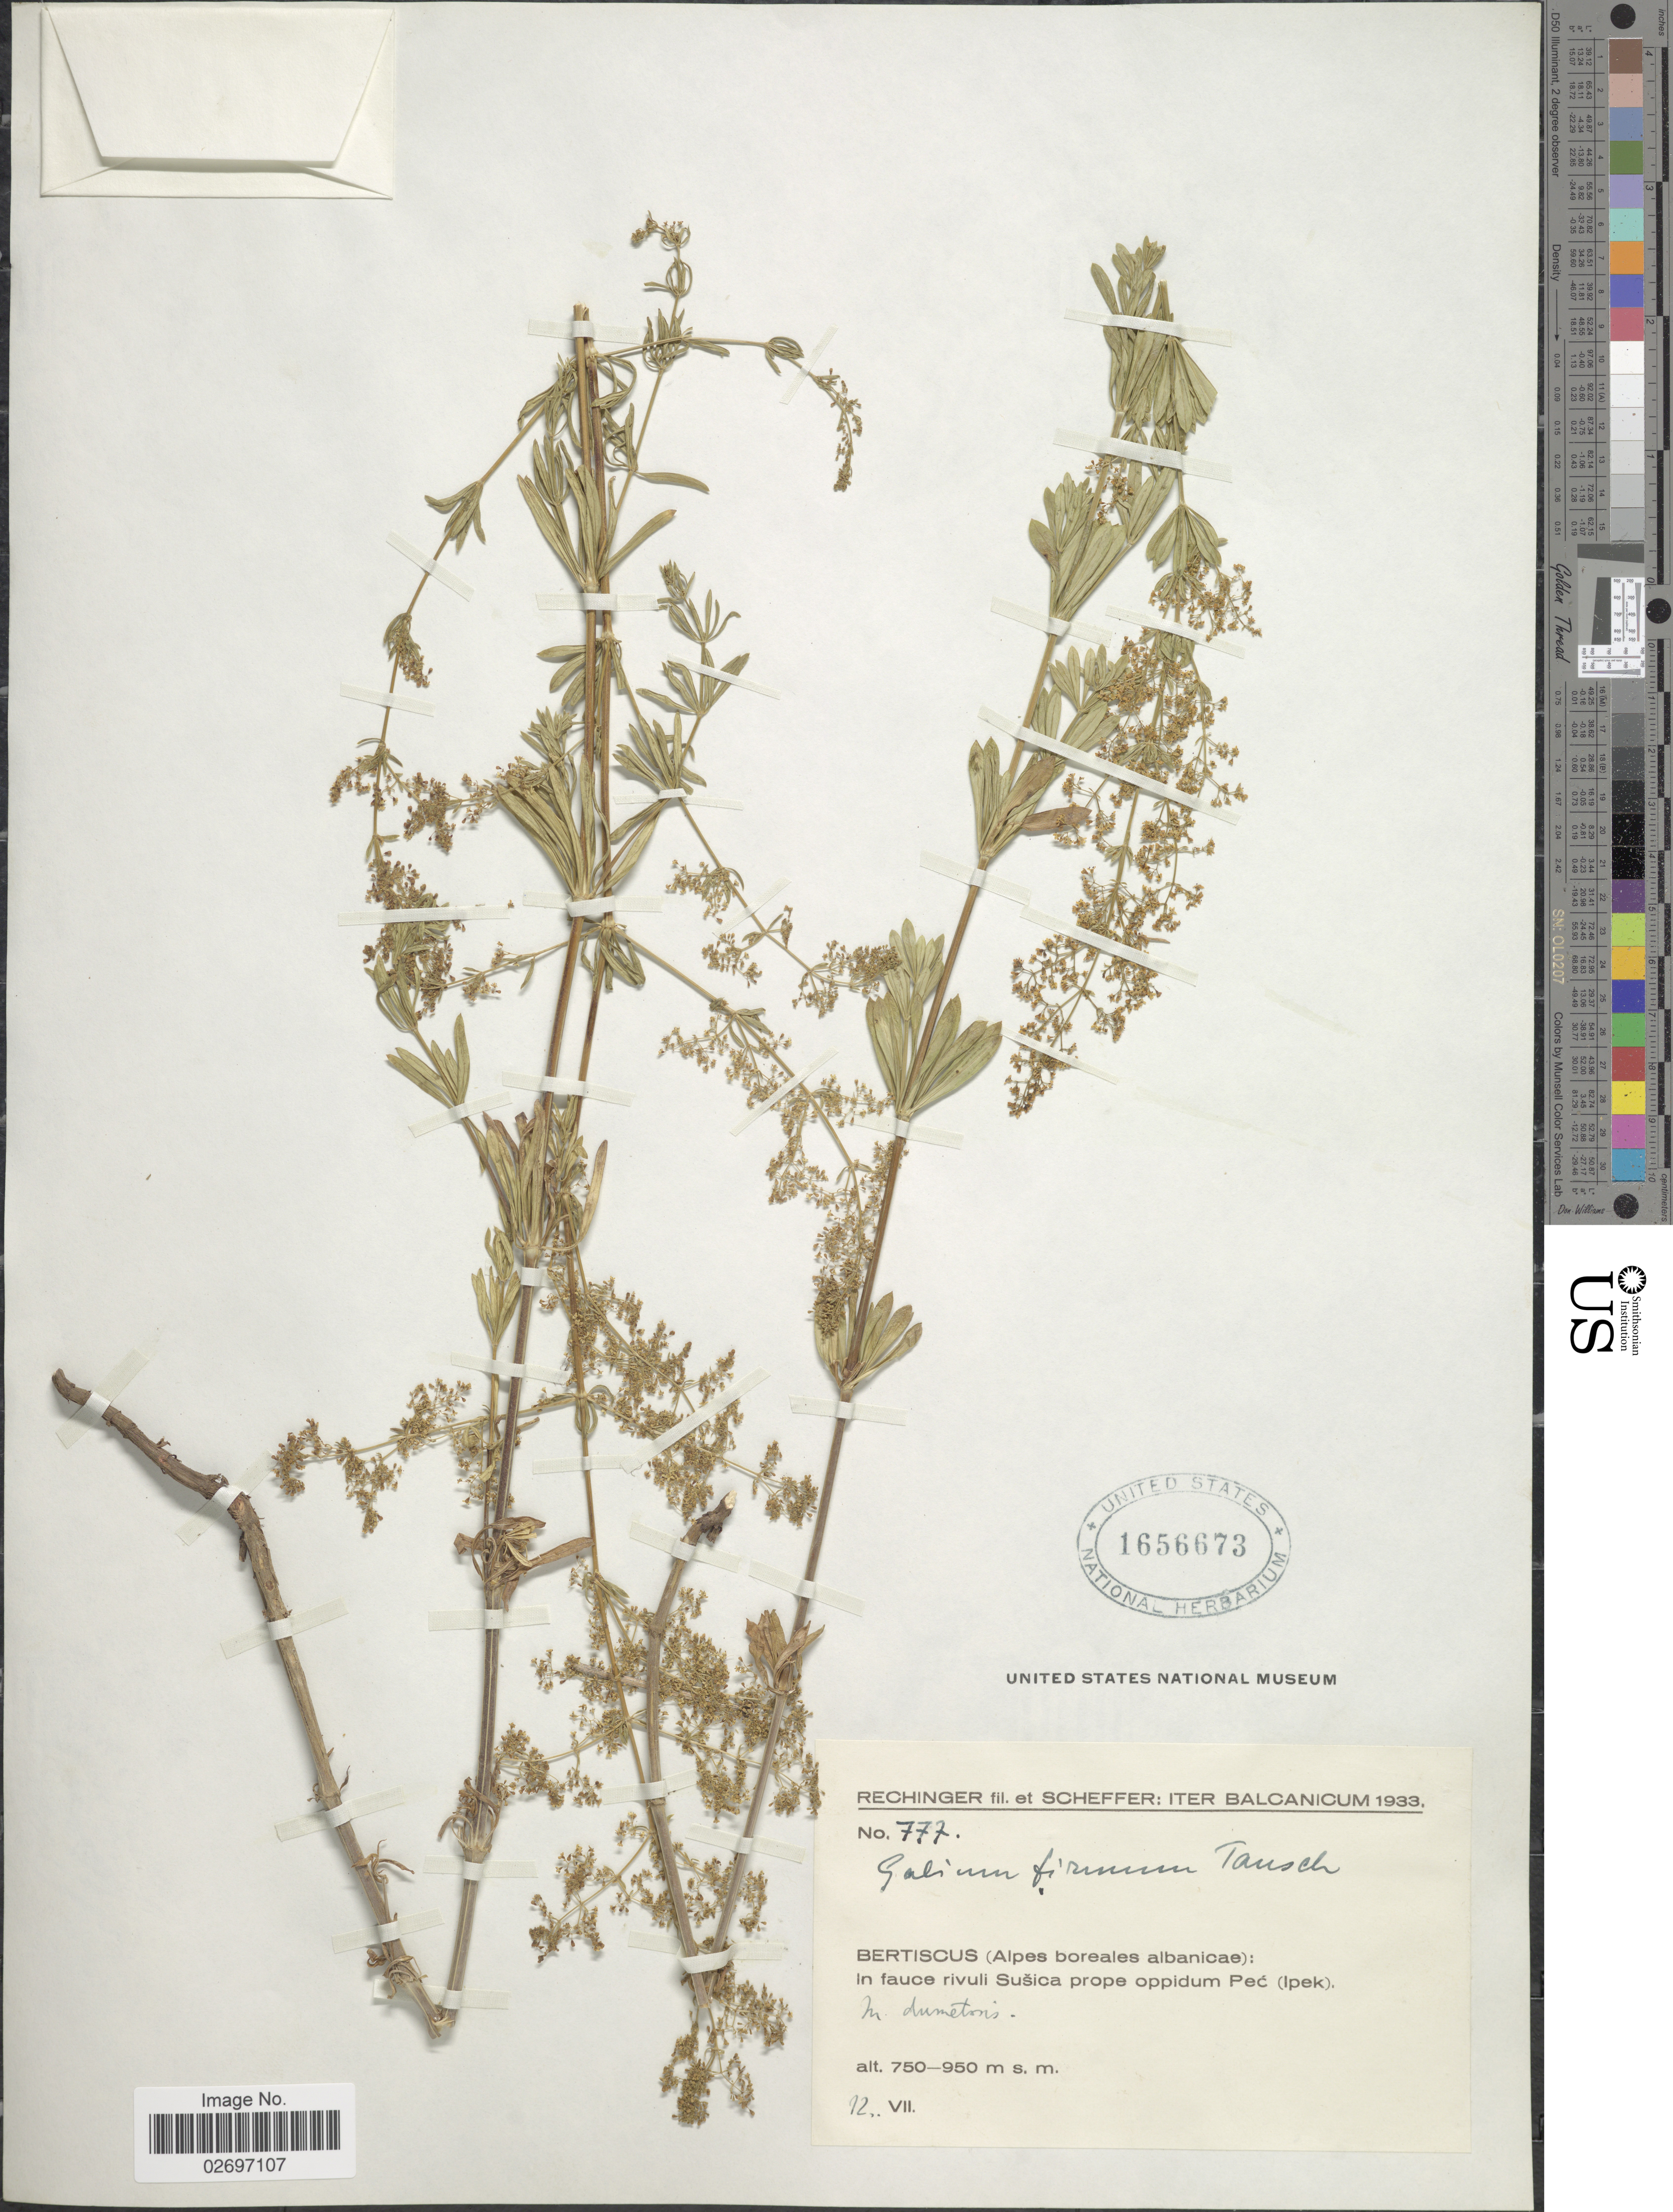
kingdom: Plantae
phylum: Tracheophyta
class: Magnoliopsida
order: Gentianales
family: Rubiaceae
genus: Galium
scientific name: Galium firmum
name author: Tausch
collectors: -- Rechinger & Scheffer, --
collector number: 777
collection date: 1933-07-12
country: Albania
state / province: Shkoder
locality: Iter Balcanicum, Bertiscus (alpes boreales albanicae): in fauce rivuli Susica prope oppidum Pec (Ipek)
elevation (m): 750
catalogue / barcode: US 1656673